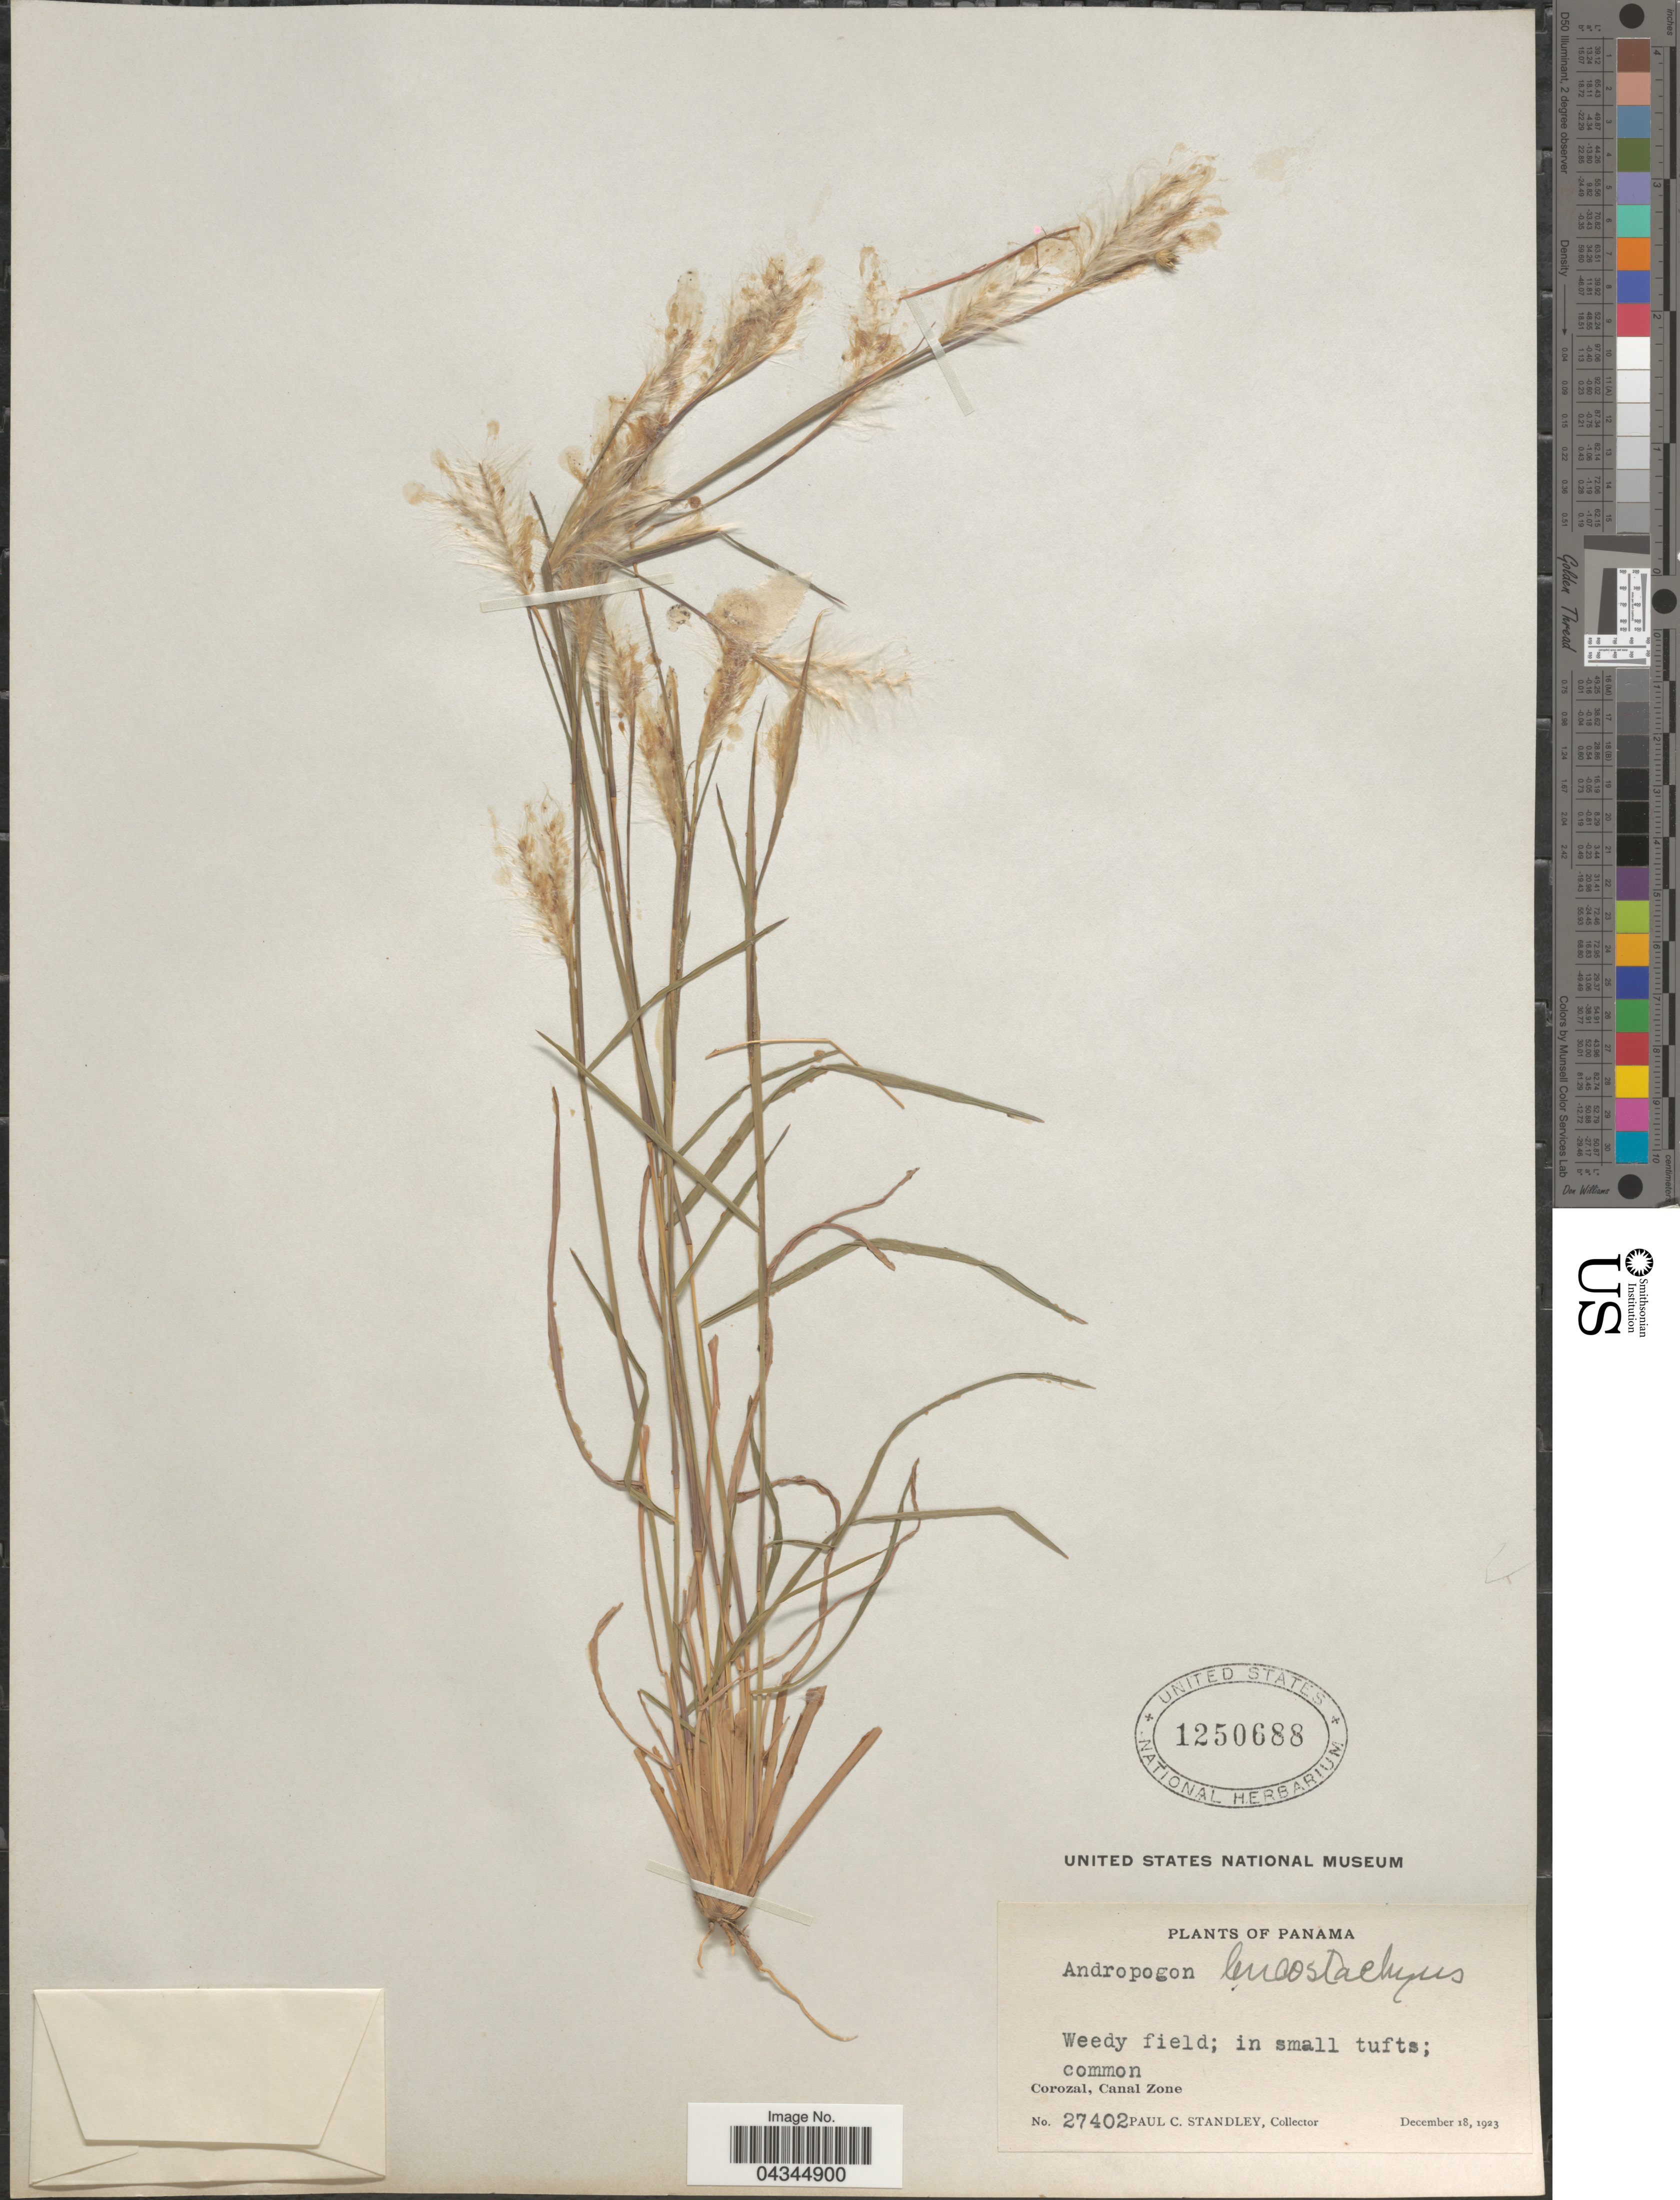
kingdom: Plantae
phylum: Tracheophyta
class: Liliopsida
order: Poales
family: Poaceae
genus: Andropogon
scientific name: Andropogon leucostachyus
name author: Kunth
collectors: P. C. Standley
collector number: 27402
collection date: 1923-12-18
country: Panama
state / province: Colón / Panamá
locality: Corozal, Canal Zone.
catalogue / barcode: US 1250688